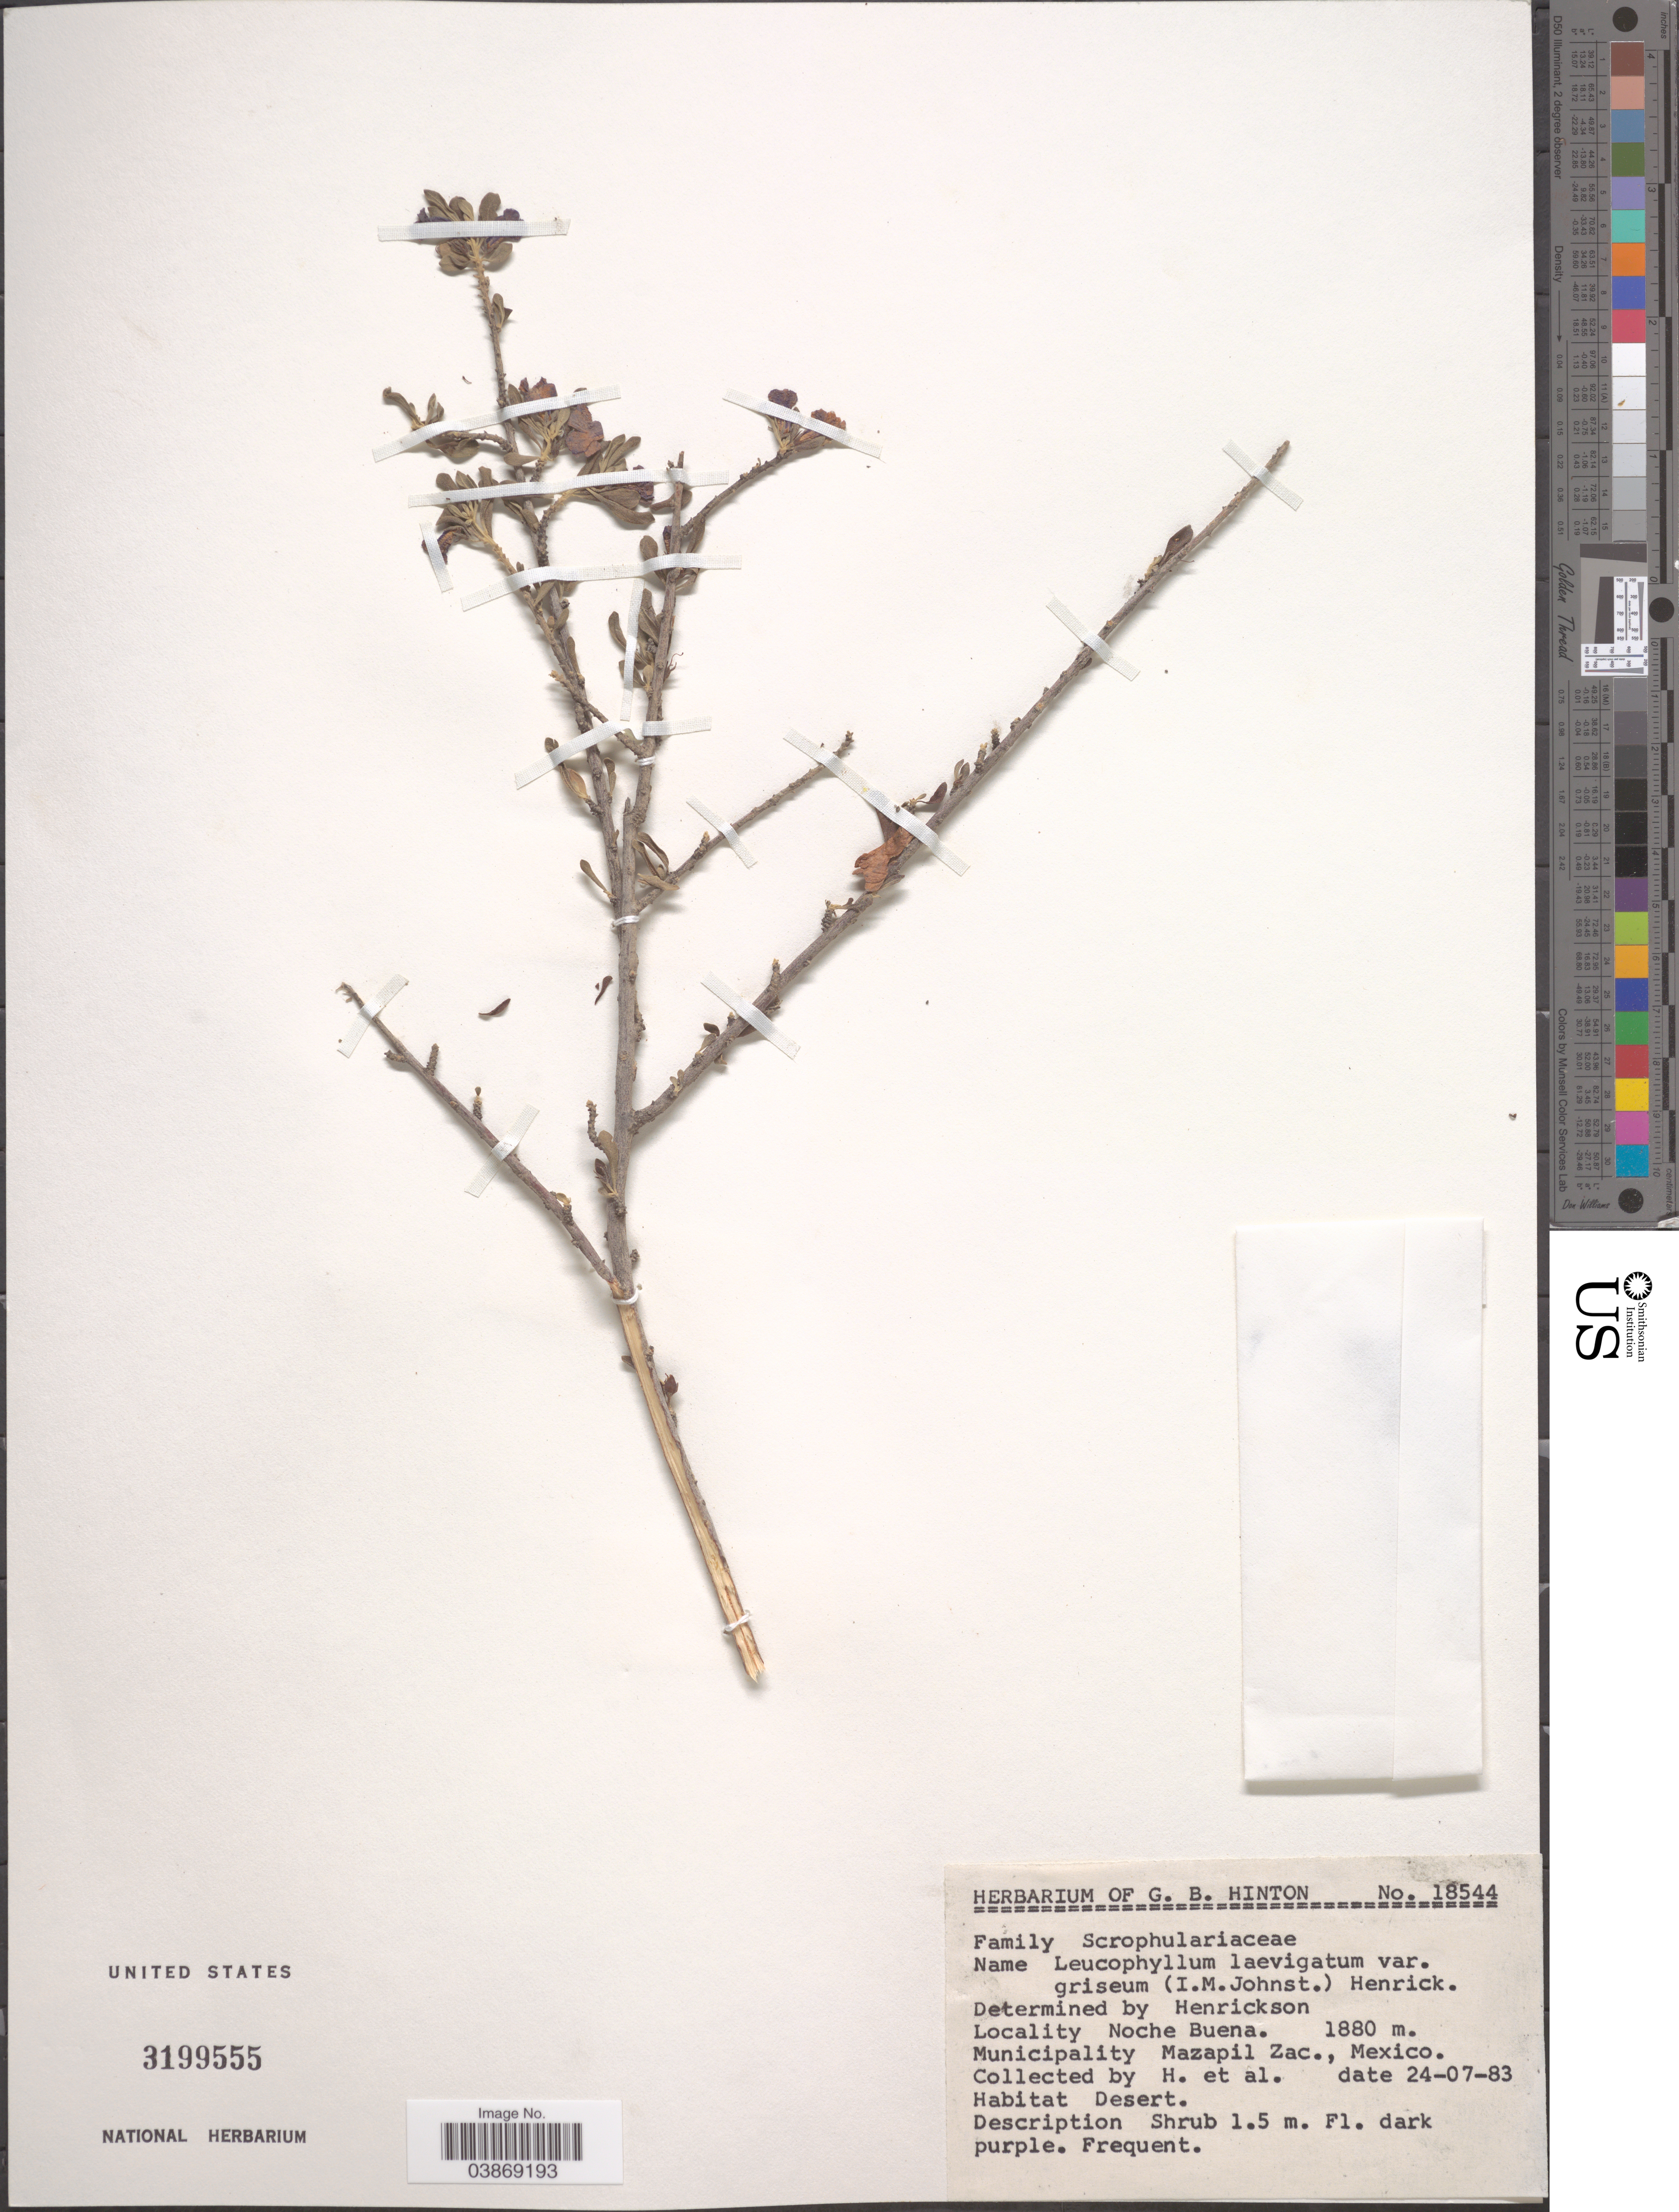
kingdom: Plantae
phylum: Tracheophyta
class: Magnoliopsida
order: Lamiales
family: Scrophulariaceae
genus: Leucophyllum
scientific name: Leucophyllum laevigatum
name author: Standl.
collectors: G. B. Hinton & et al.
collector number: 18544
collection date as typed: Transcribed d/m/y: 24/7/83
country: Mexico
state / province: Zacatecas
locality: Noche Buena. Municipality Mazapil Zac.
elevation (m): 1880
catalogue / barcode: US 3199555